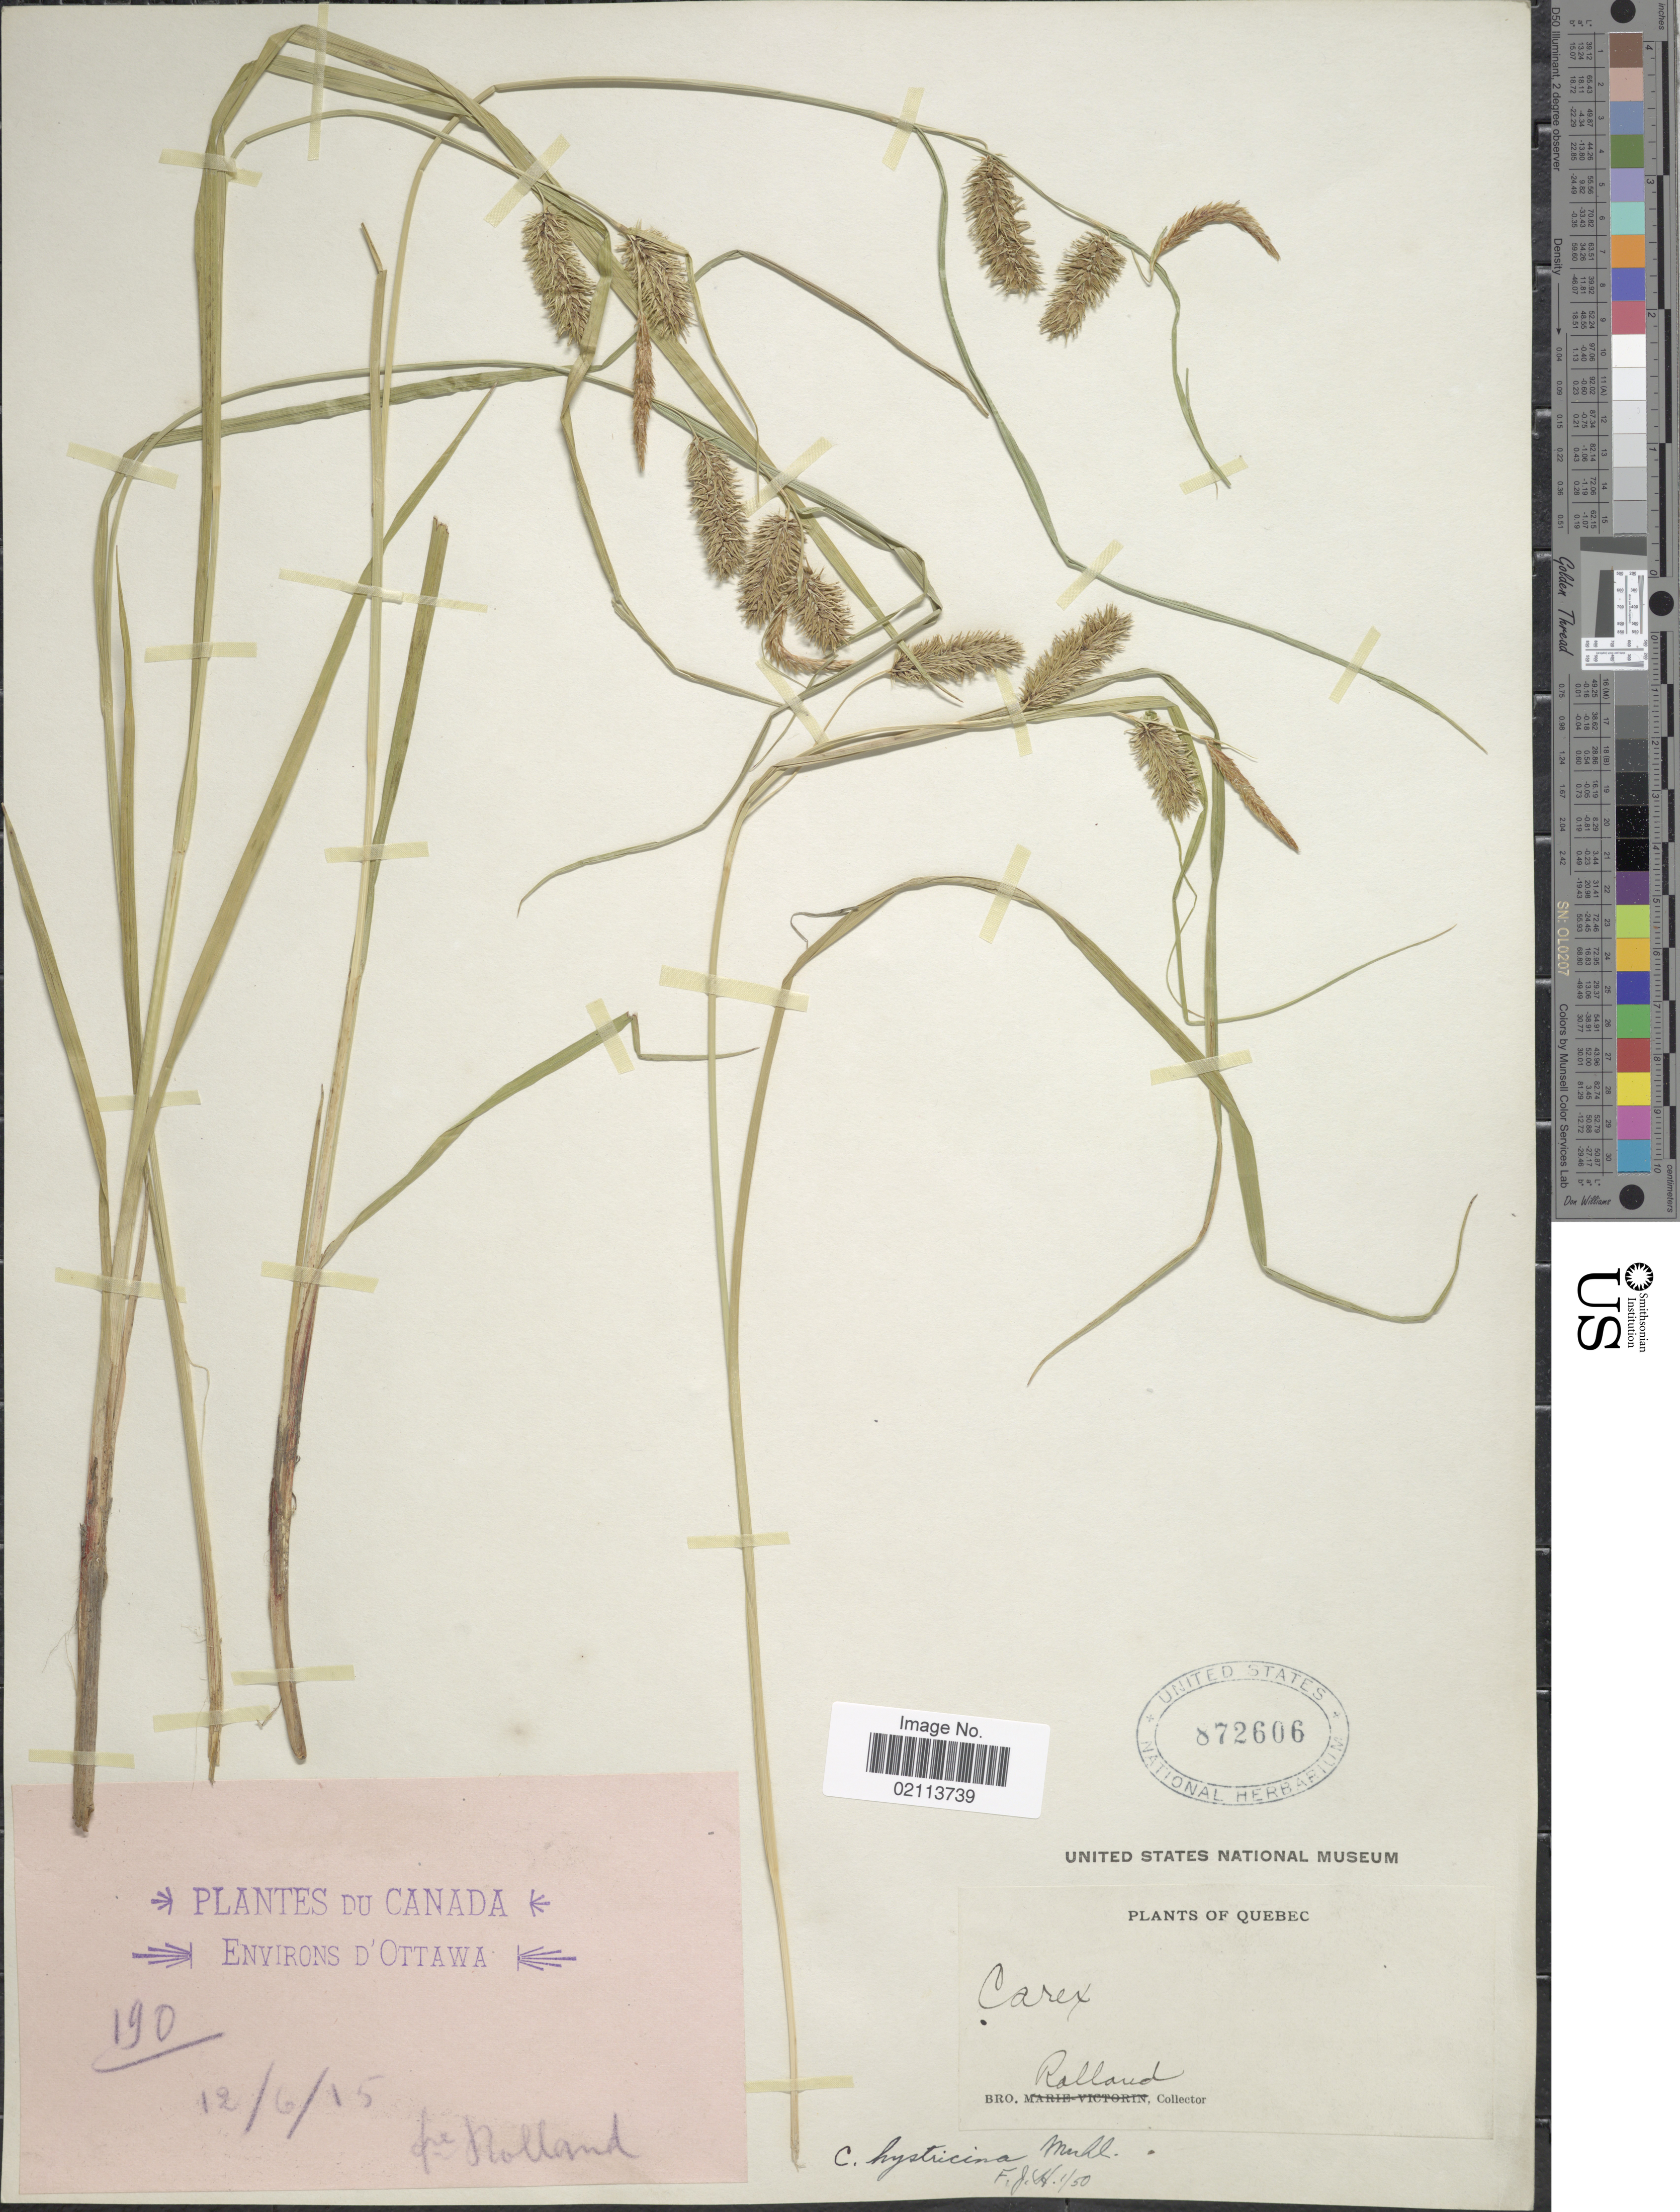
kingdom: Plantae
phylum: Tracheophyta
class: Liliopsida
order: Poales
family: Cyperaceae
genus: Carex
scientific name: Carex hystericina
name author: Muhl. ex Willd.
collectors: B. Rolland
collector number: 190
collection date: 1915-12-06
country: Canada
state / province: Quebec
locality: Environs D'Ottawa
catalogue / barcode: US 872606